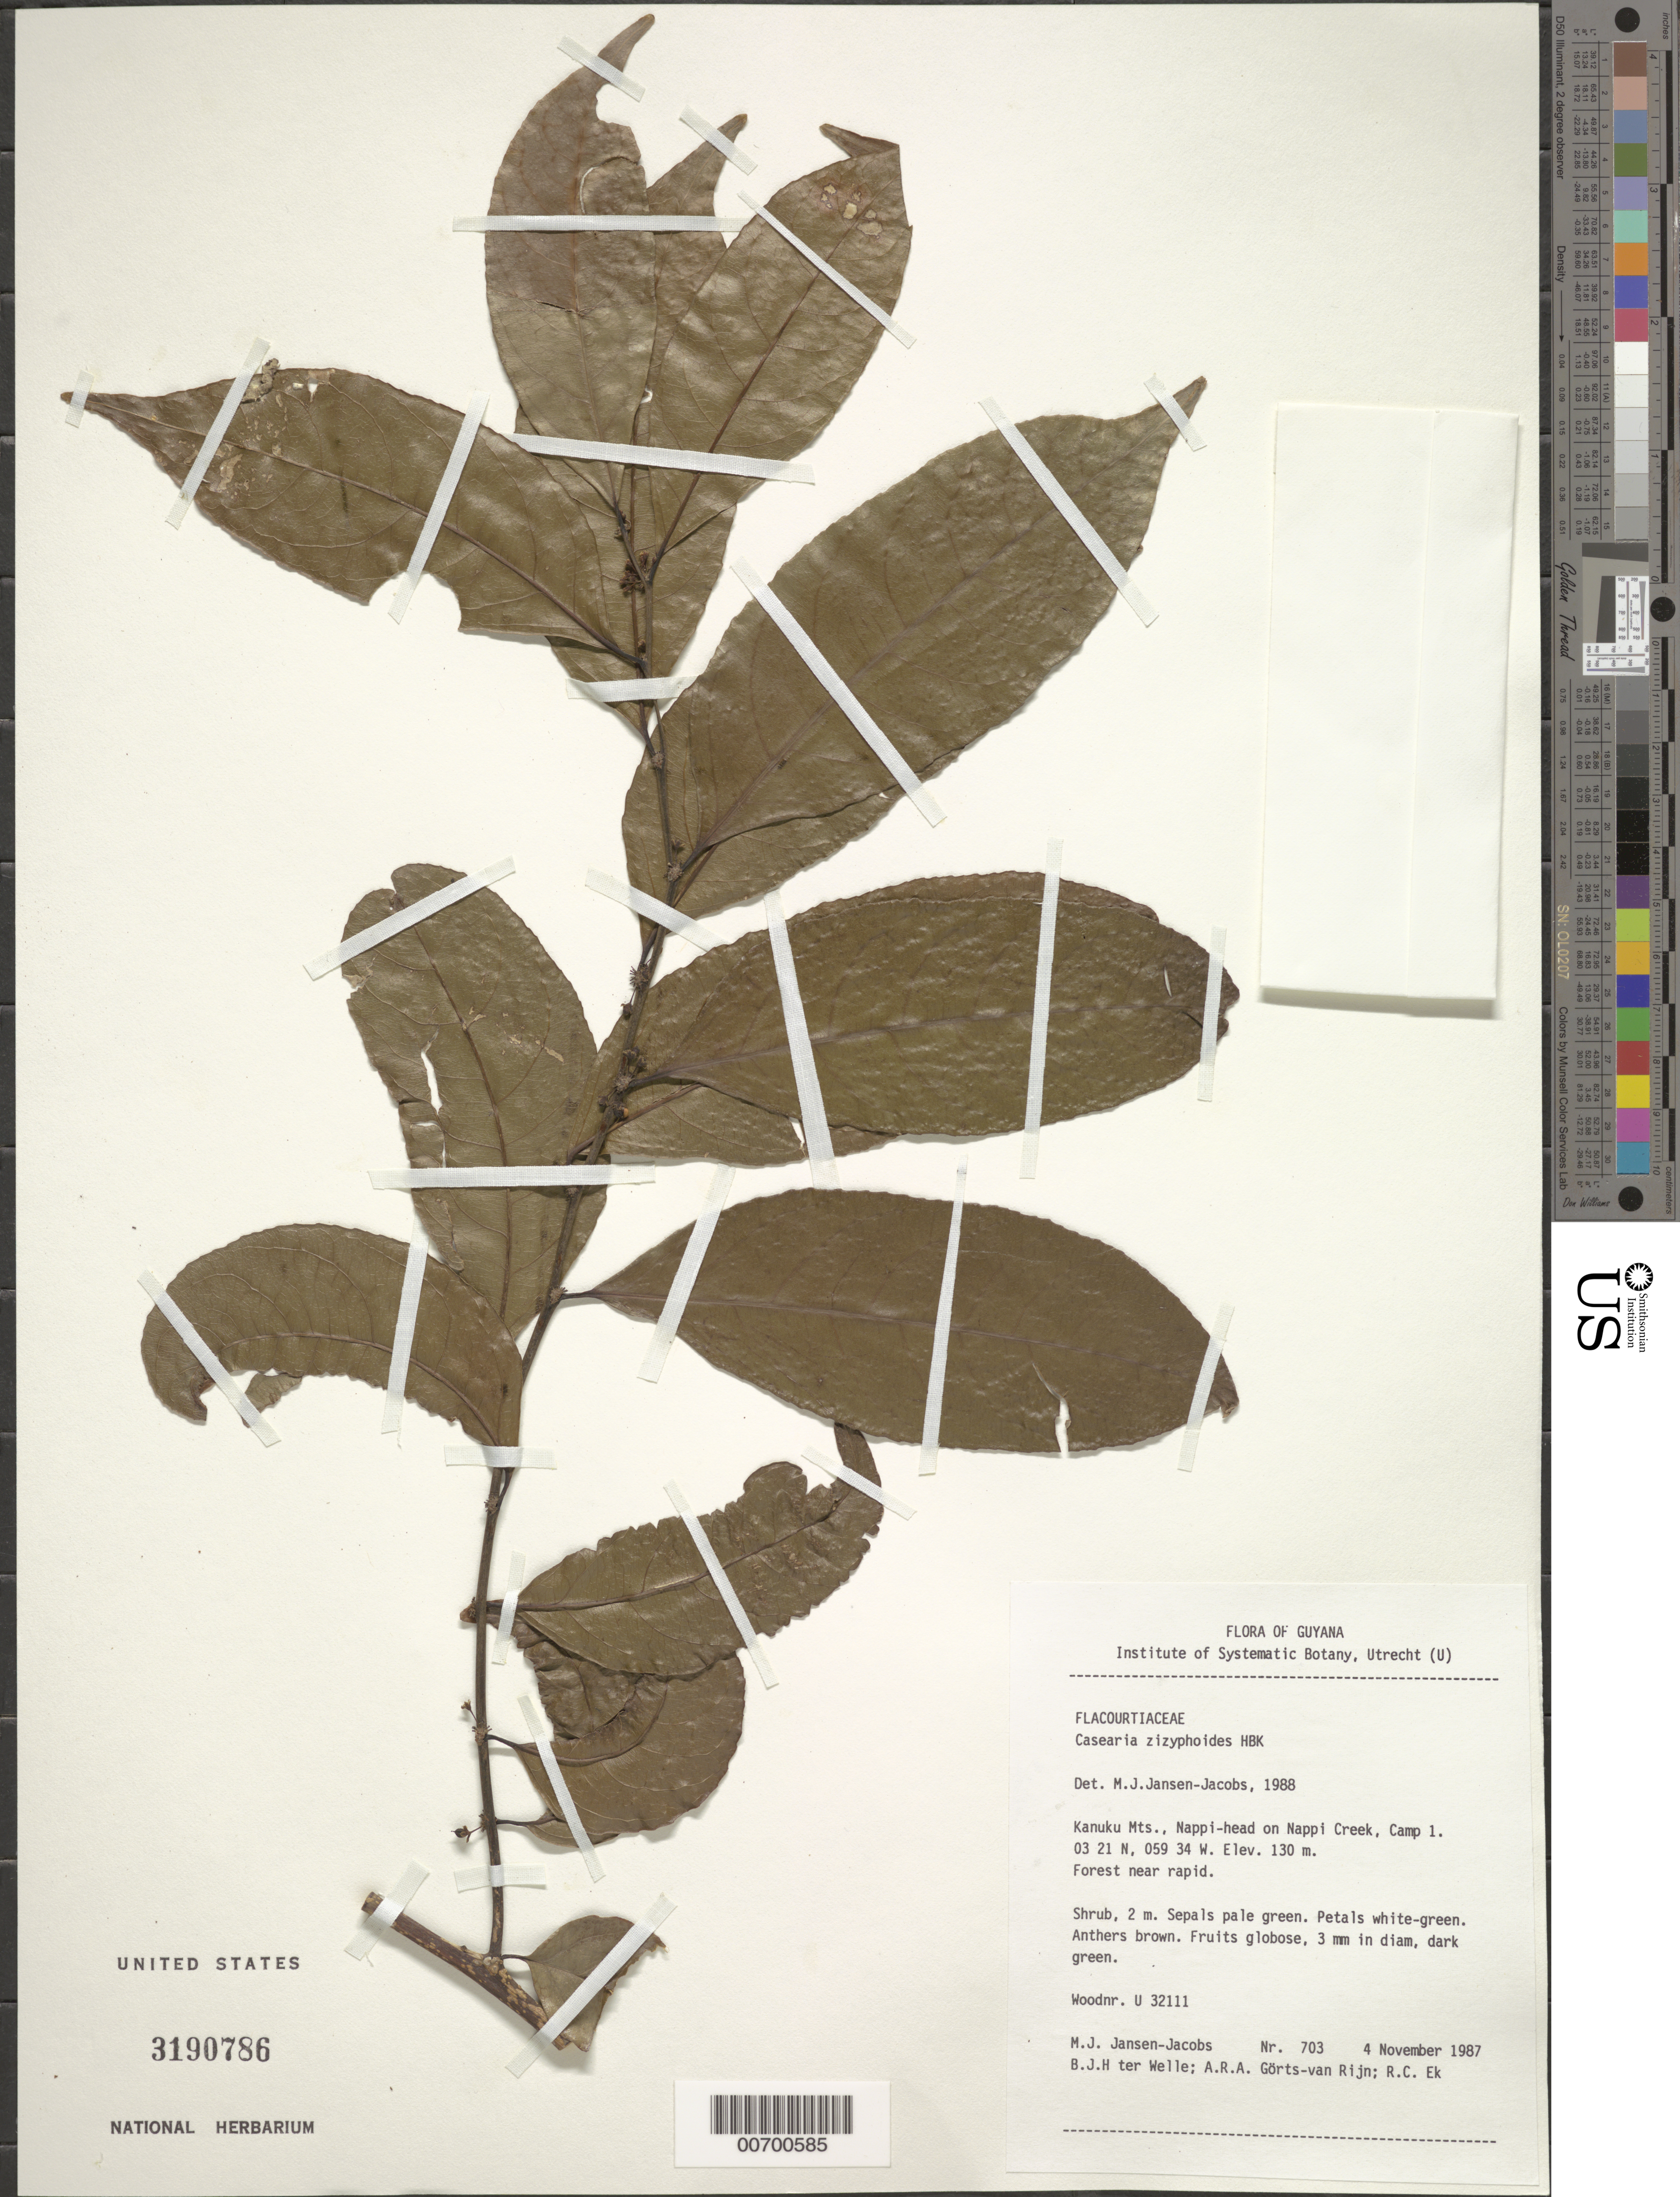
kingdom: Plantae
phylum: Tracheophyta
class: Magnoliopsida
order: Malpighiales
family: Salicaceae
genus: Casearia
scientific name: Casearia zizyphoides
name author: Kunth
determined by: Jansen-Jacobs, M. J., (U), Nationaal Herbarium Nederland, Utrecht University branch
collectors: M. J. Jansen-Jacobs, B. Welle, A. .R. A. Görts-van Rijn & R. C. Ek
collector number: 703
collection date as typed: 4-Nov-87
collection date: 1987-11-04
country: Guyana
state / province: U. Takutu-U. Essequibo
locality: Kanuku Mts., Nappi-head on Nappi Creek, camp 1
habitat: Forest near rapid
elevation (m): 130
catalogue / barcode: US 3190786